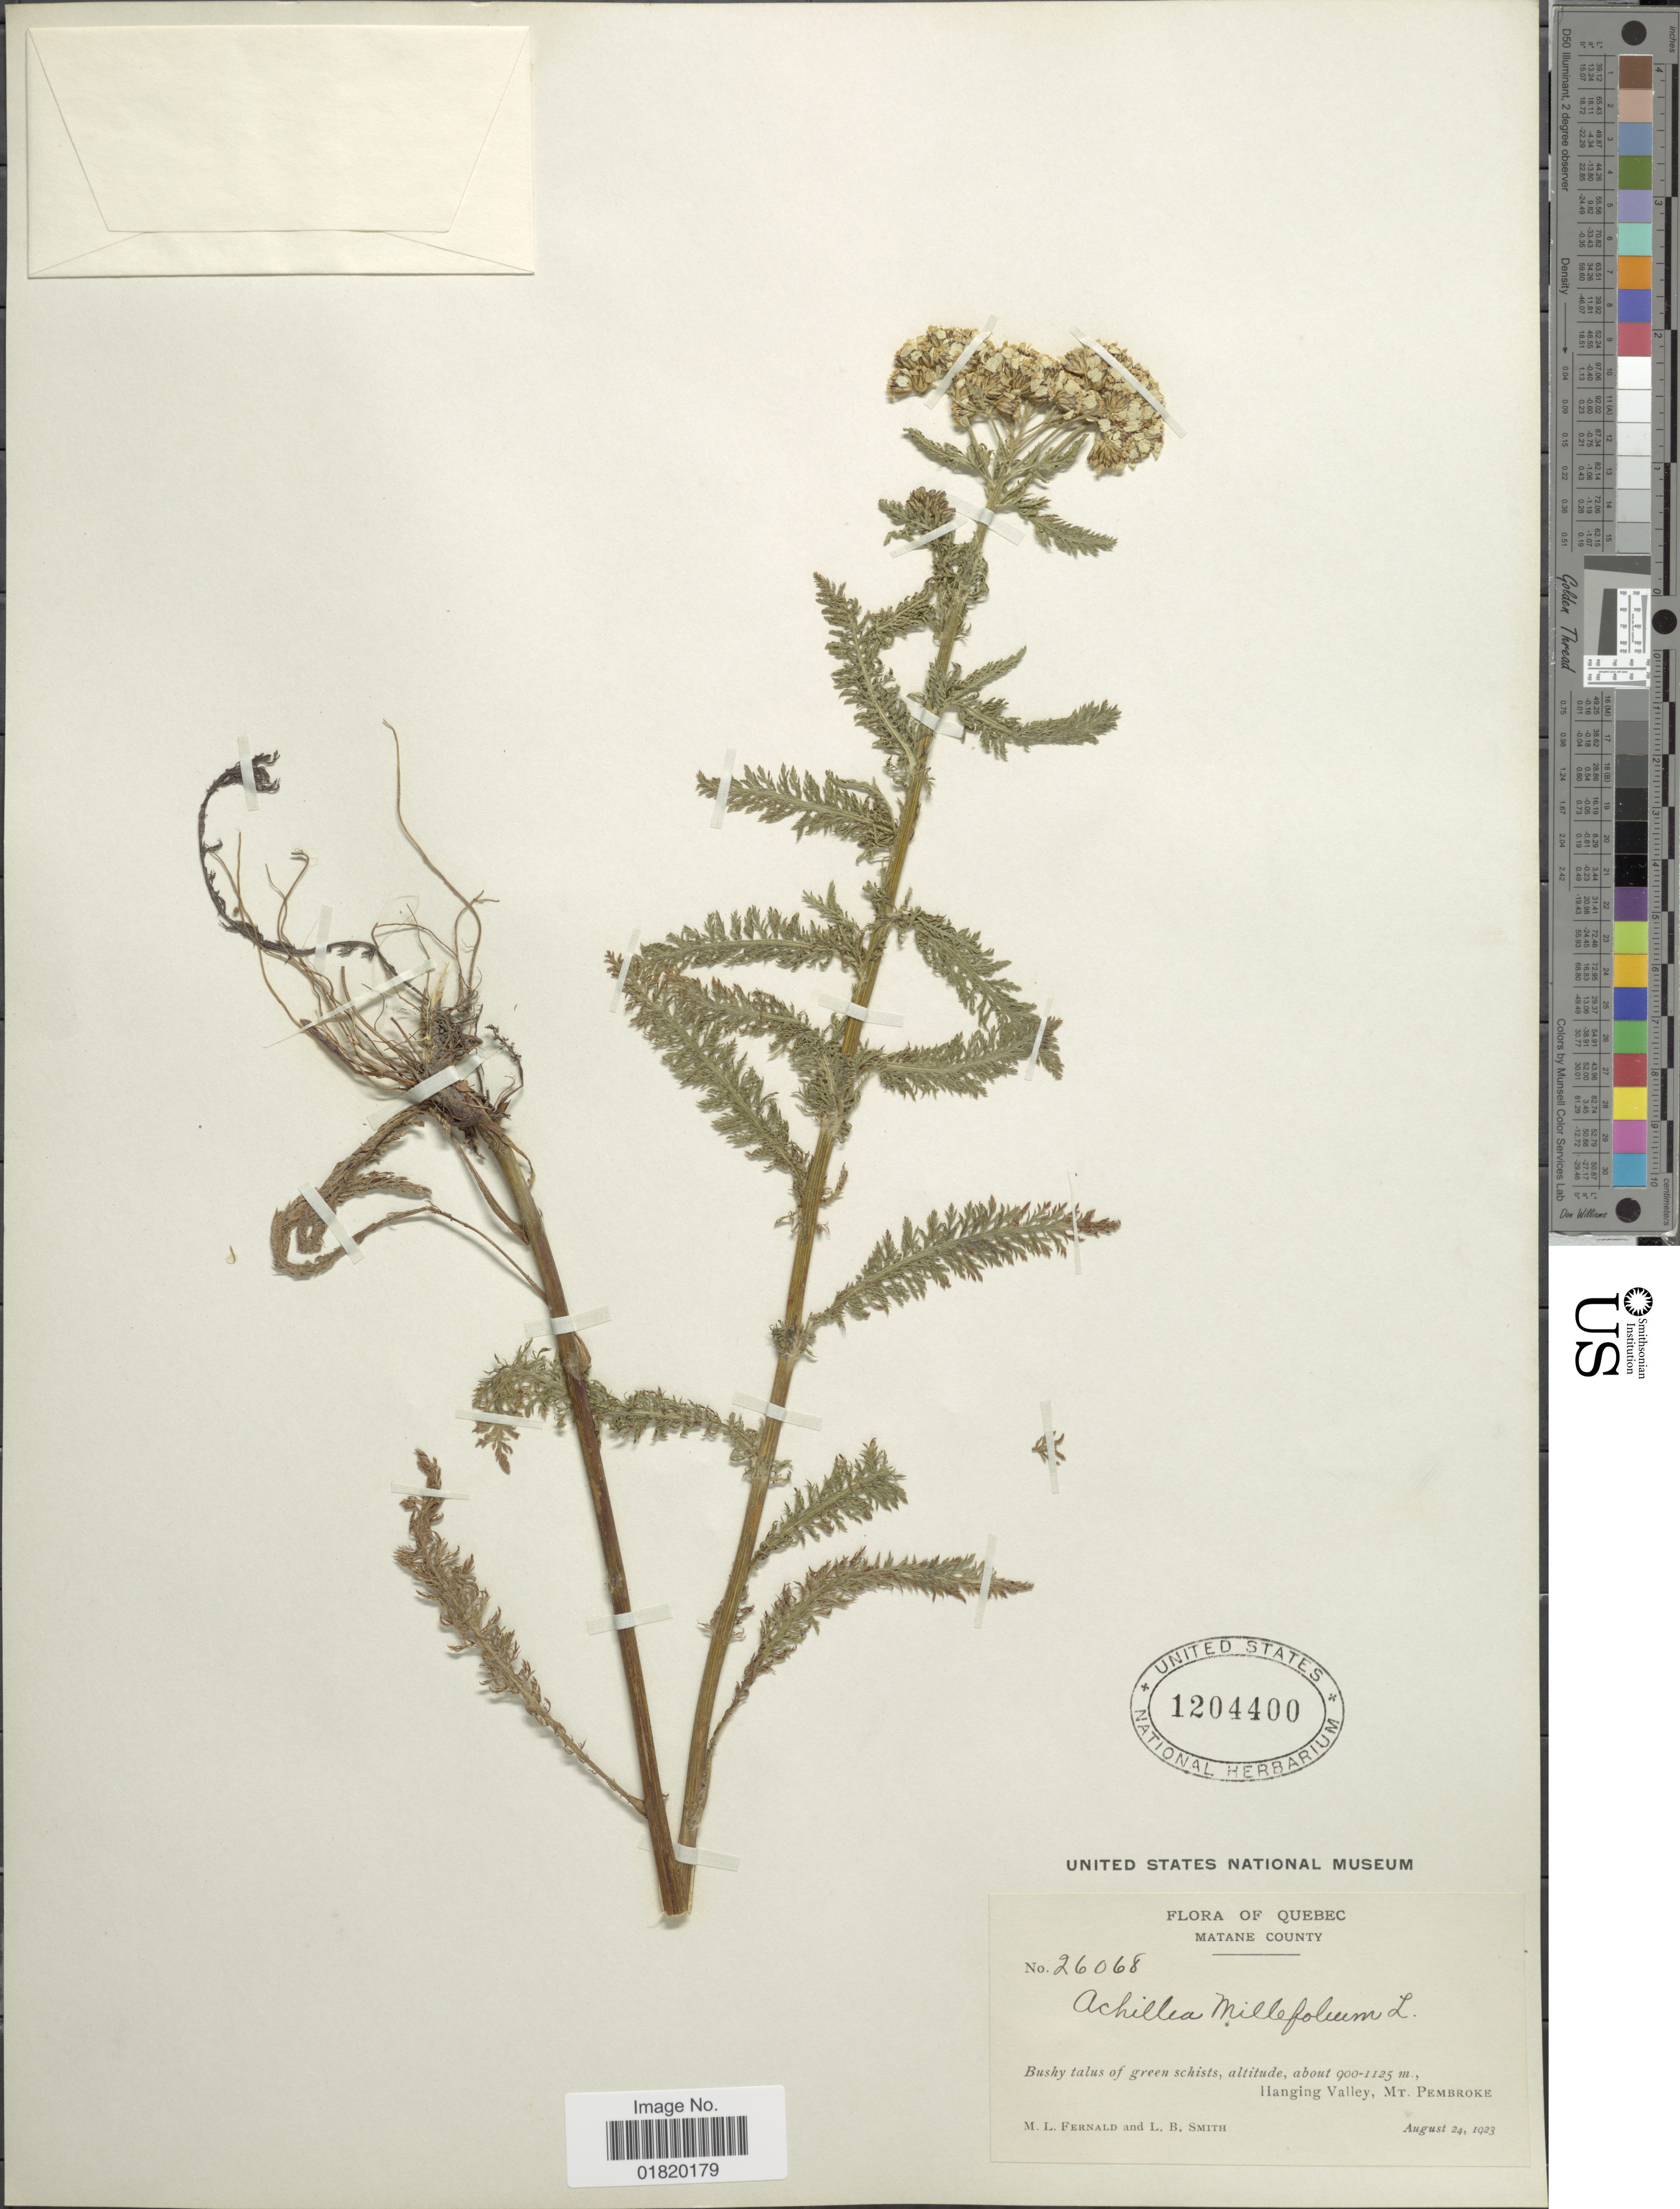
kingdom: Plantae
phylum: Tracheophyta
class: Magnoliopsida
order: Asterales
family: Asteraceae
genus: Achillea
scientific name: Achillea millefolium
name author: L.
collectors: M. L. Fernald & L. Smith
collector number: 26068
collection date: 1923-08-24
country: Canada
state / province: Quebec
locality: Matane County. Hanging Valley, Mt. Pembroke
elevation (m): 900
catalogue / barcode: US 1204400